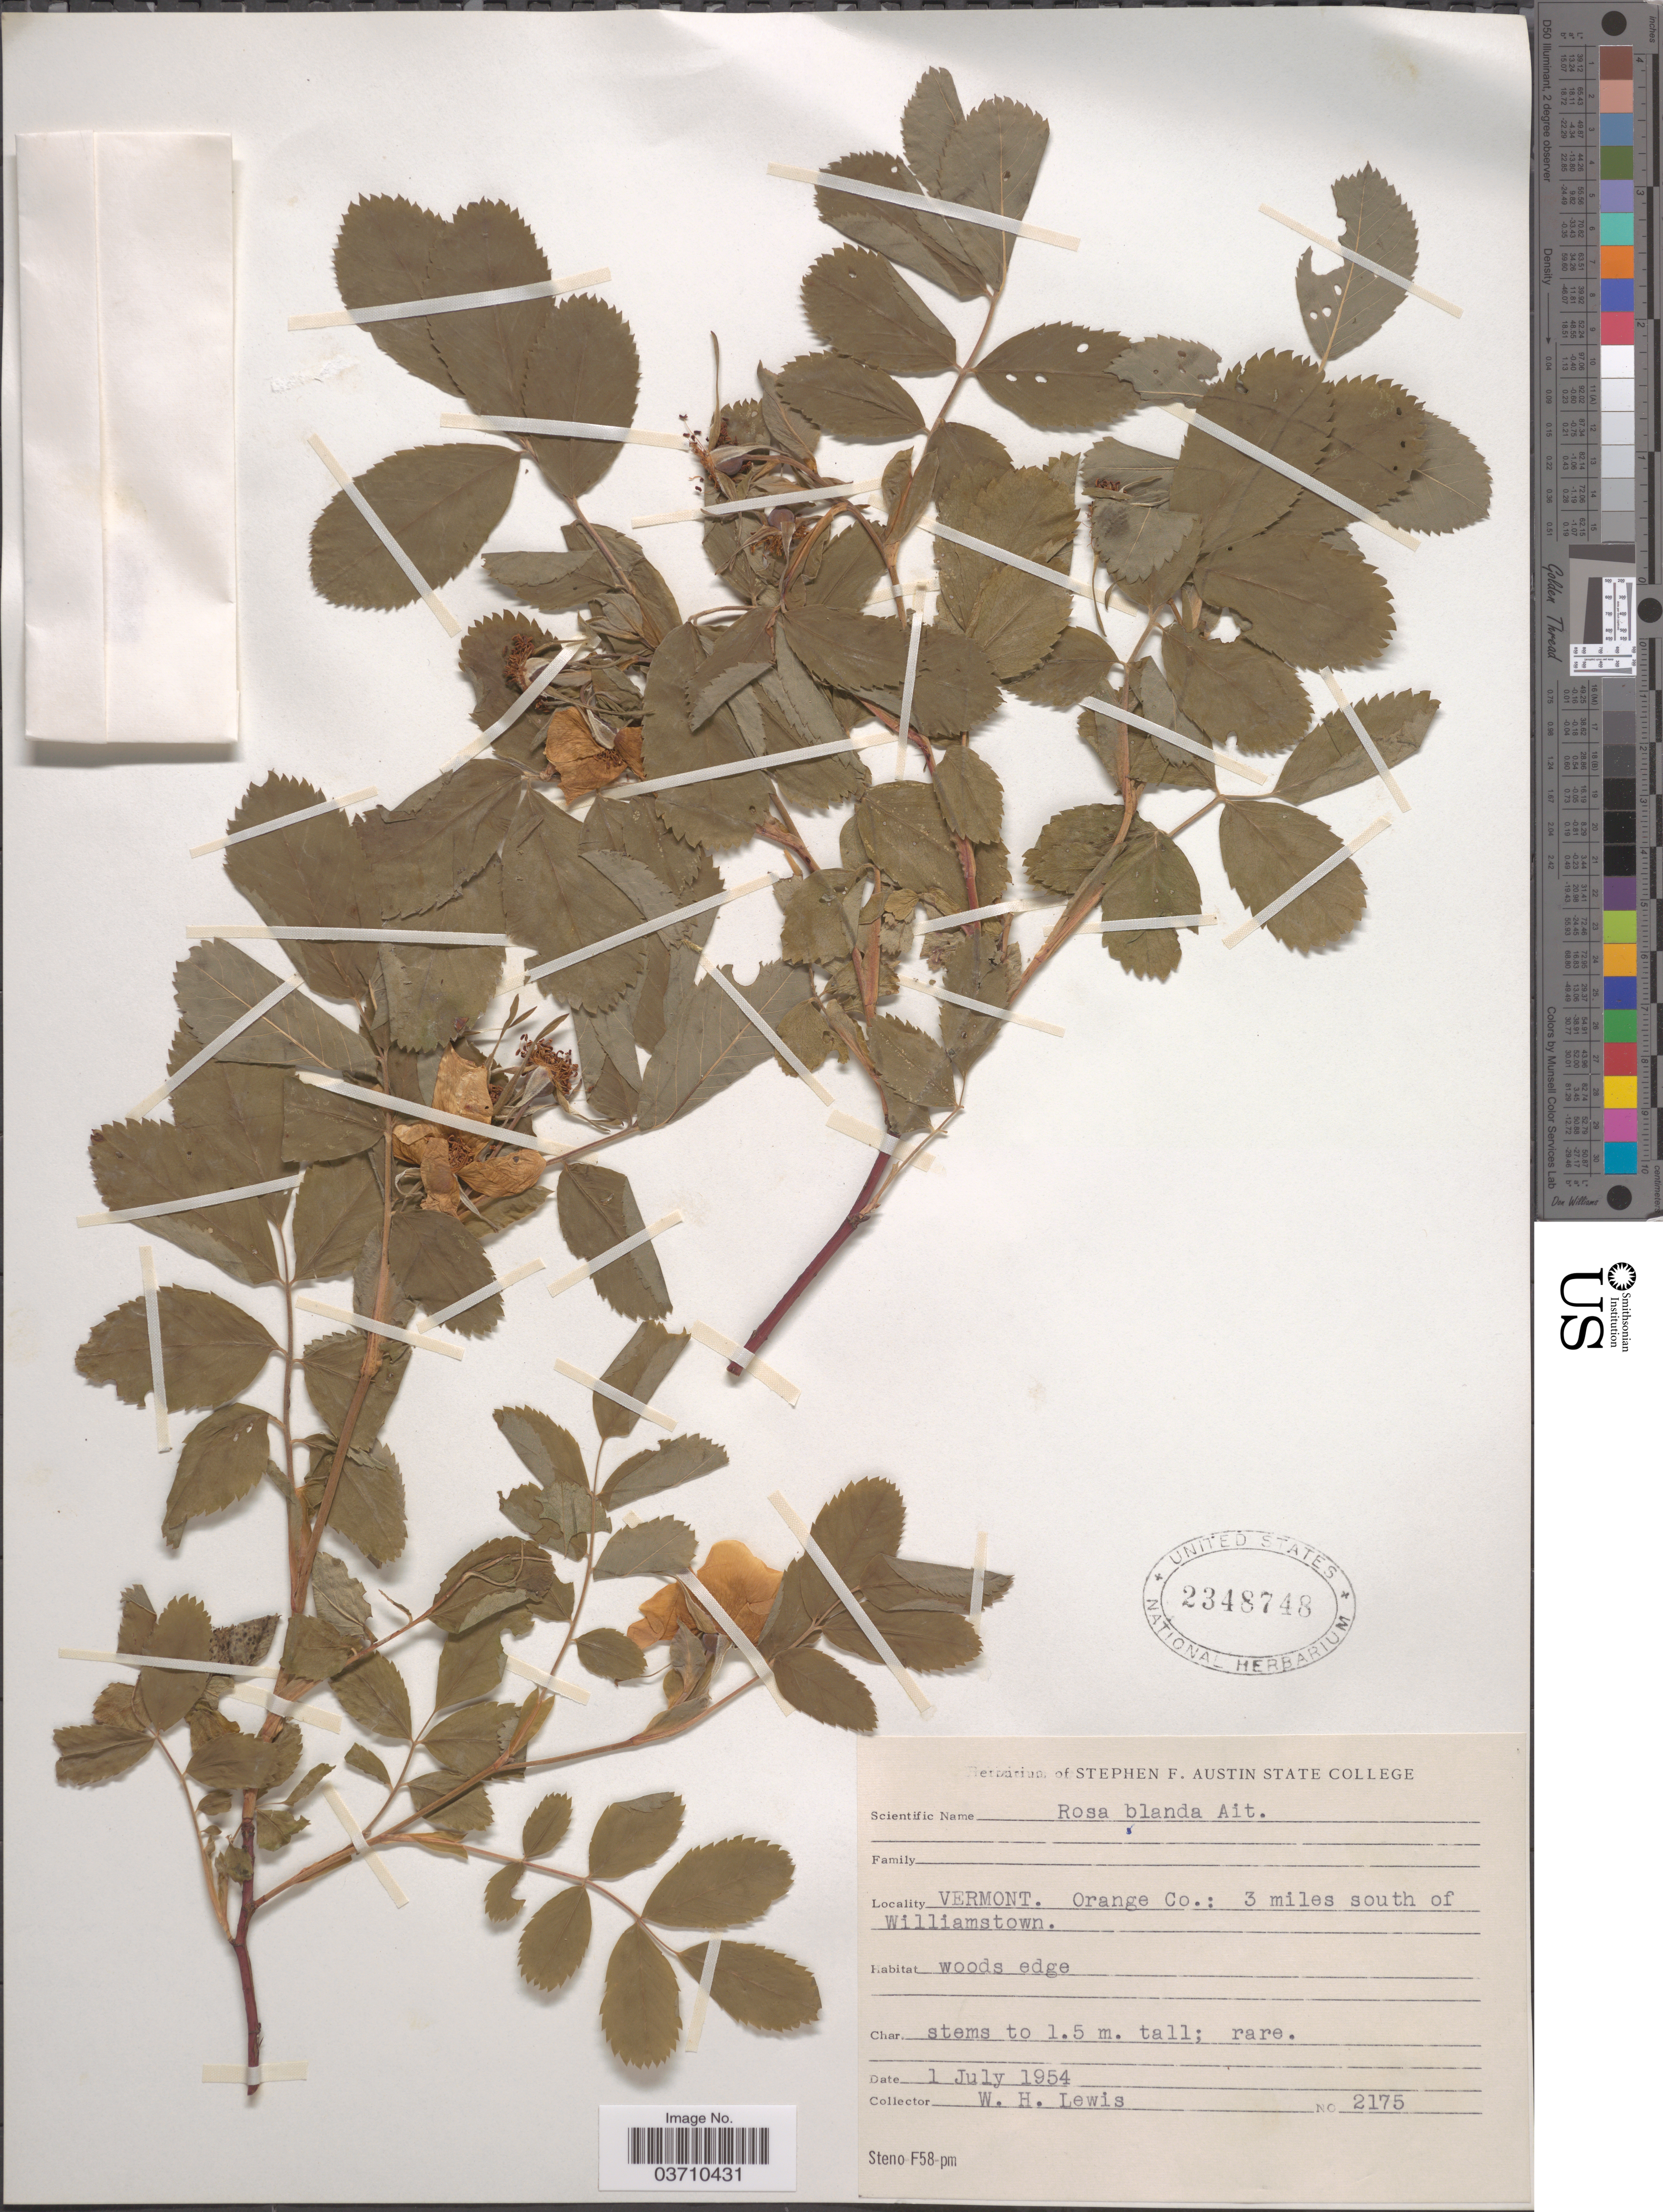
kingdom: Plantae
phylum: Tracheophyta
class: Magnoliopsida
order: Rosales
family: Rosaceae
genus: Rosa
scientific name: Rosa blanda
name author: Aiton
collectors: W. H. Lewis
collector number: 2175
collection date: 1954-07-01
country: United States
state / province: Vermont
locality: Orange Co.: 3 miles south of Williamstown.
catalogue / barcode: US 2348748